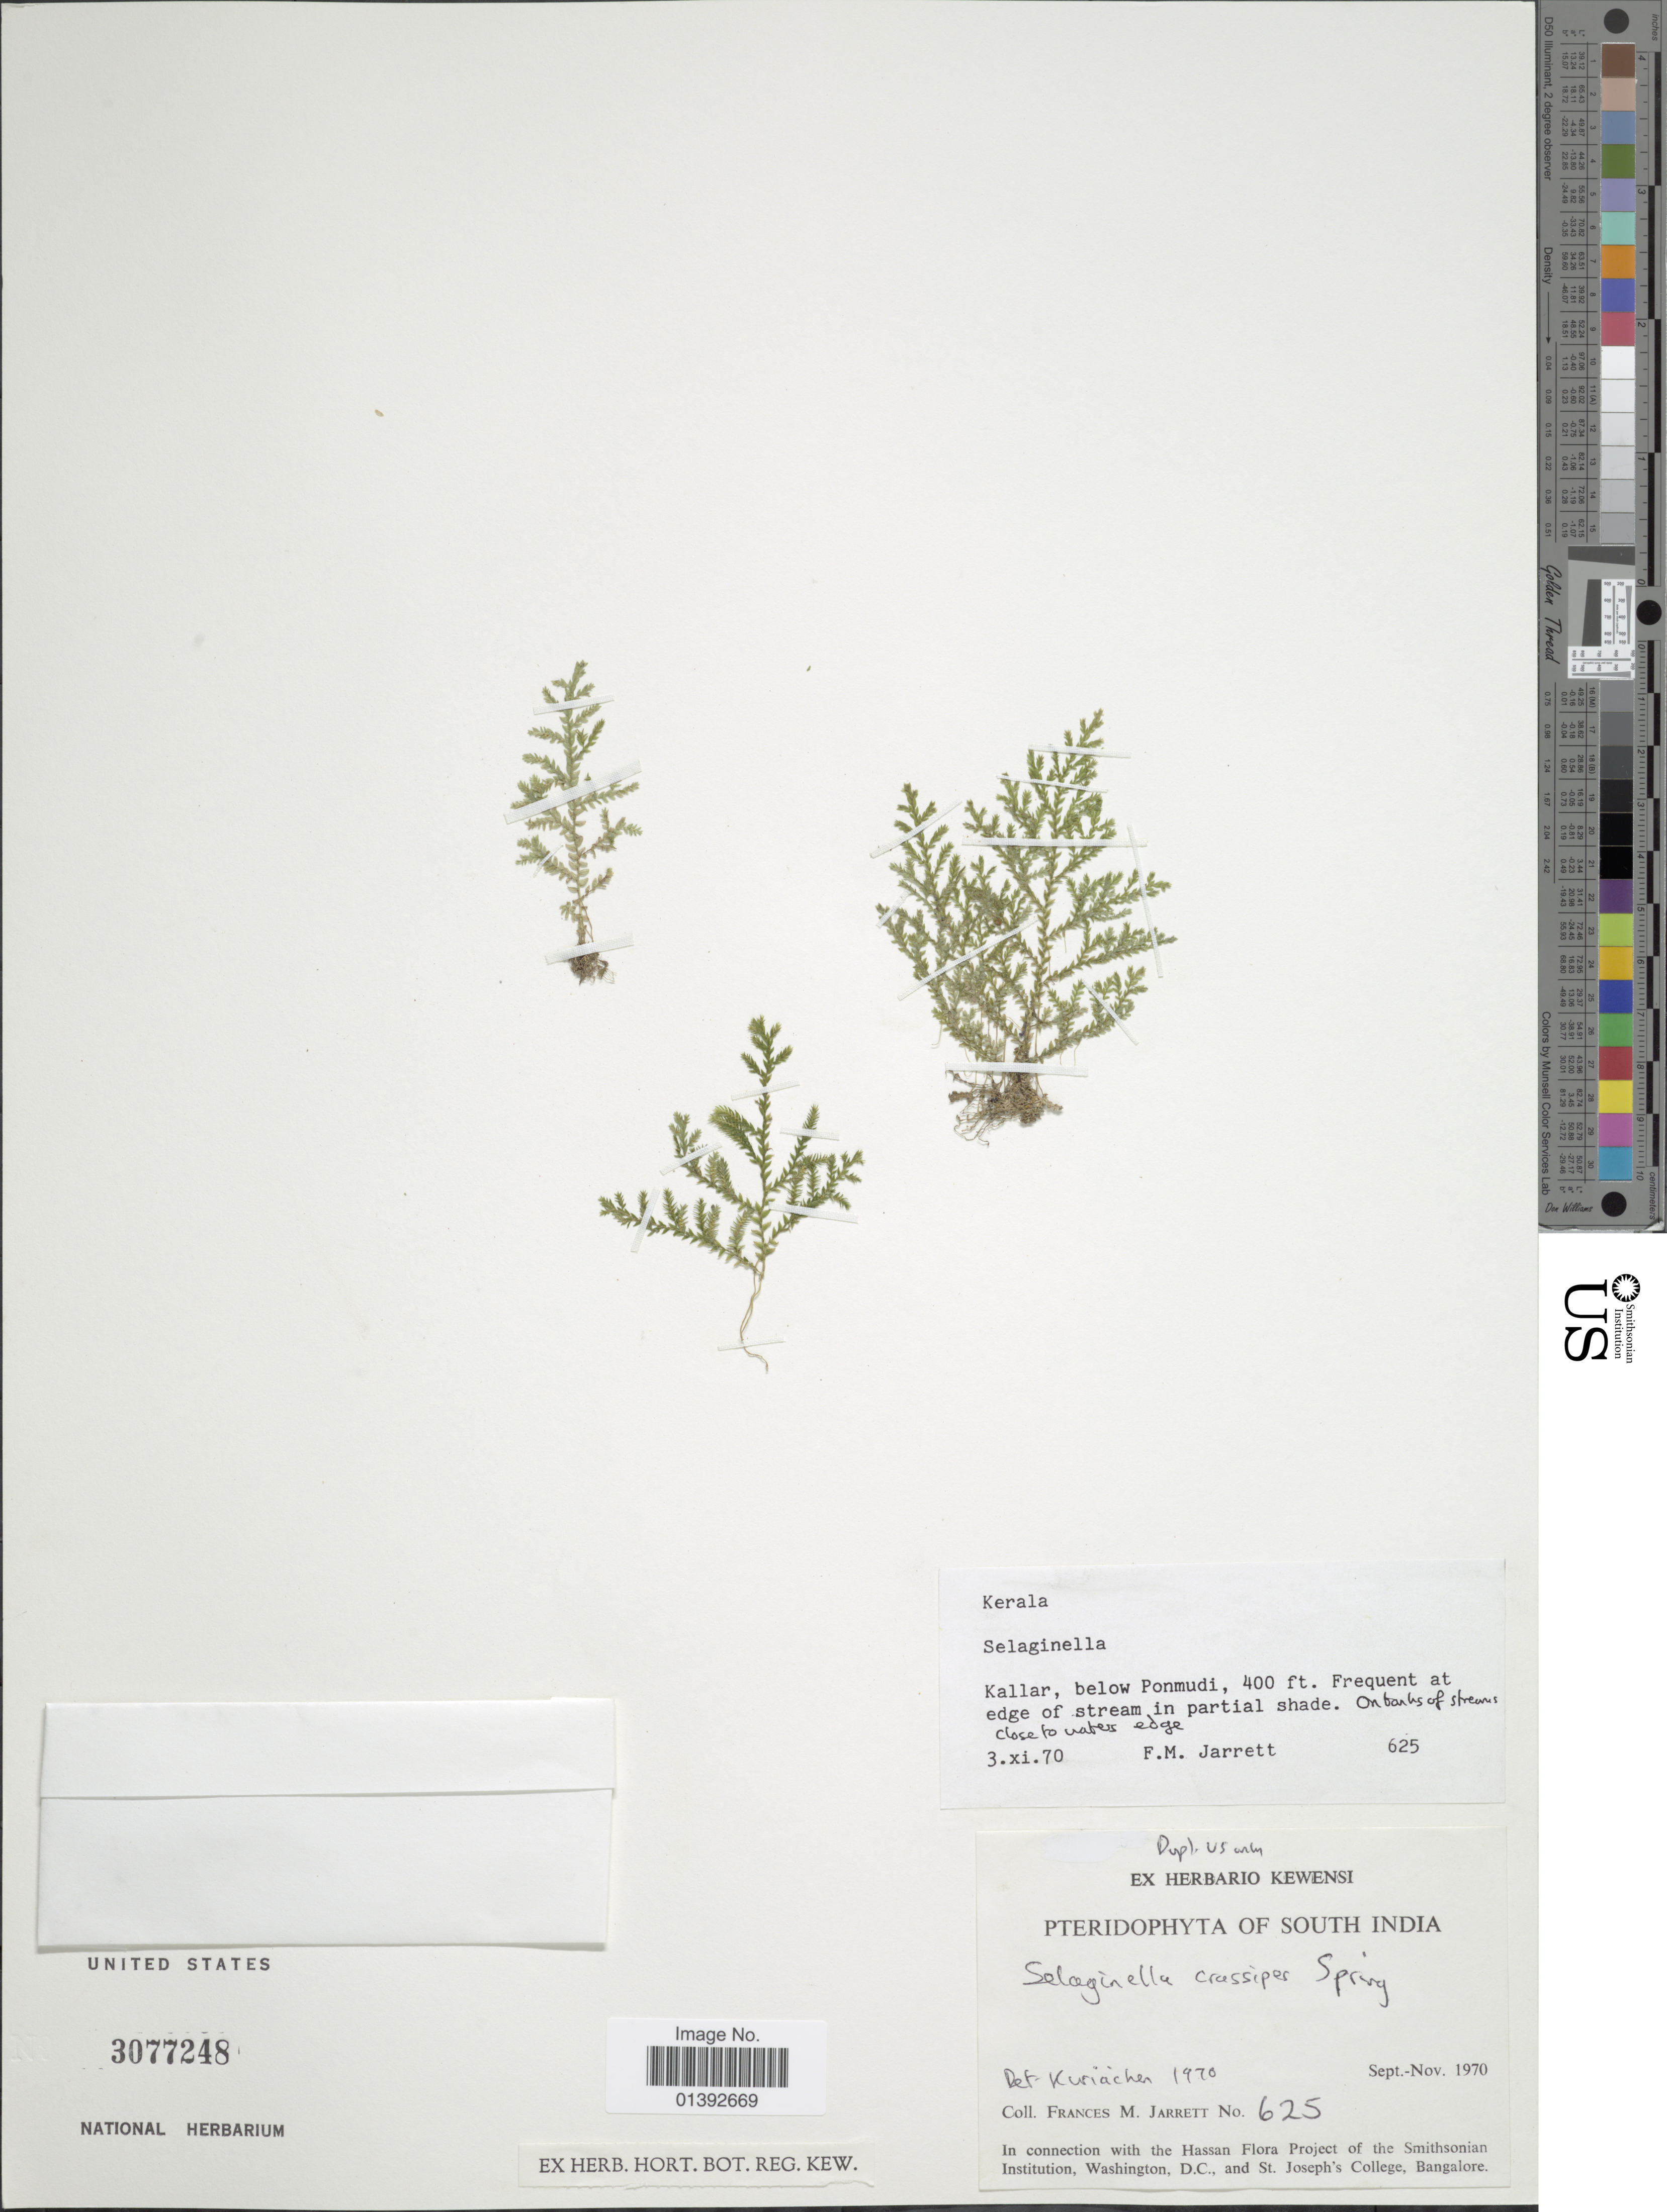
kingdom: Plantae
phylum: Tracheophyta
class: Lycopodiopsida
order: Selaginellales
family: Selaginellaceae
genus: Selaginella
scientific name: Selaginella crassipes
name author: Spring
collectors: F. M. Jarrett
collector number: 625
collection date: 1970-11-03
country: India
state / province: Kerala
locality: Kallar, below Ponmudi South India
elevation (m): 122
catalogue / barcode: US 3077248